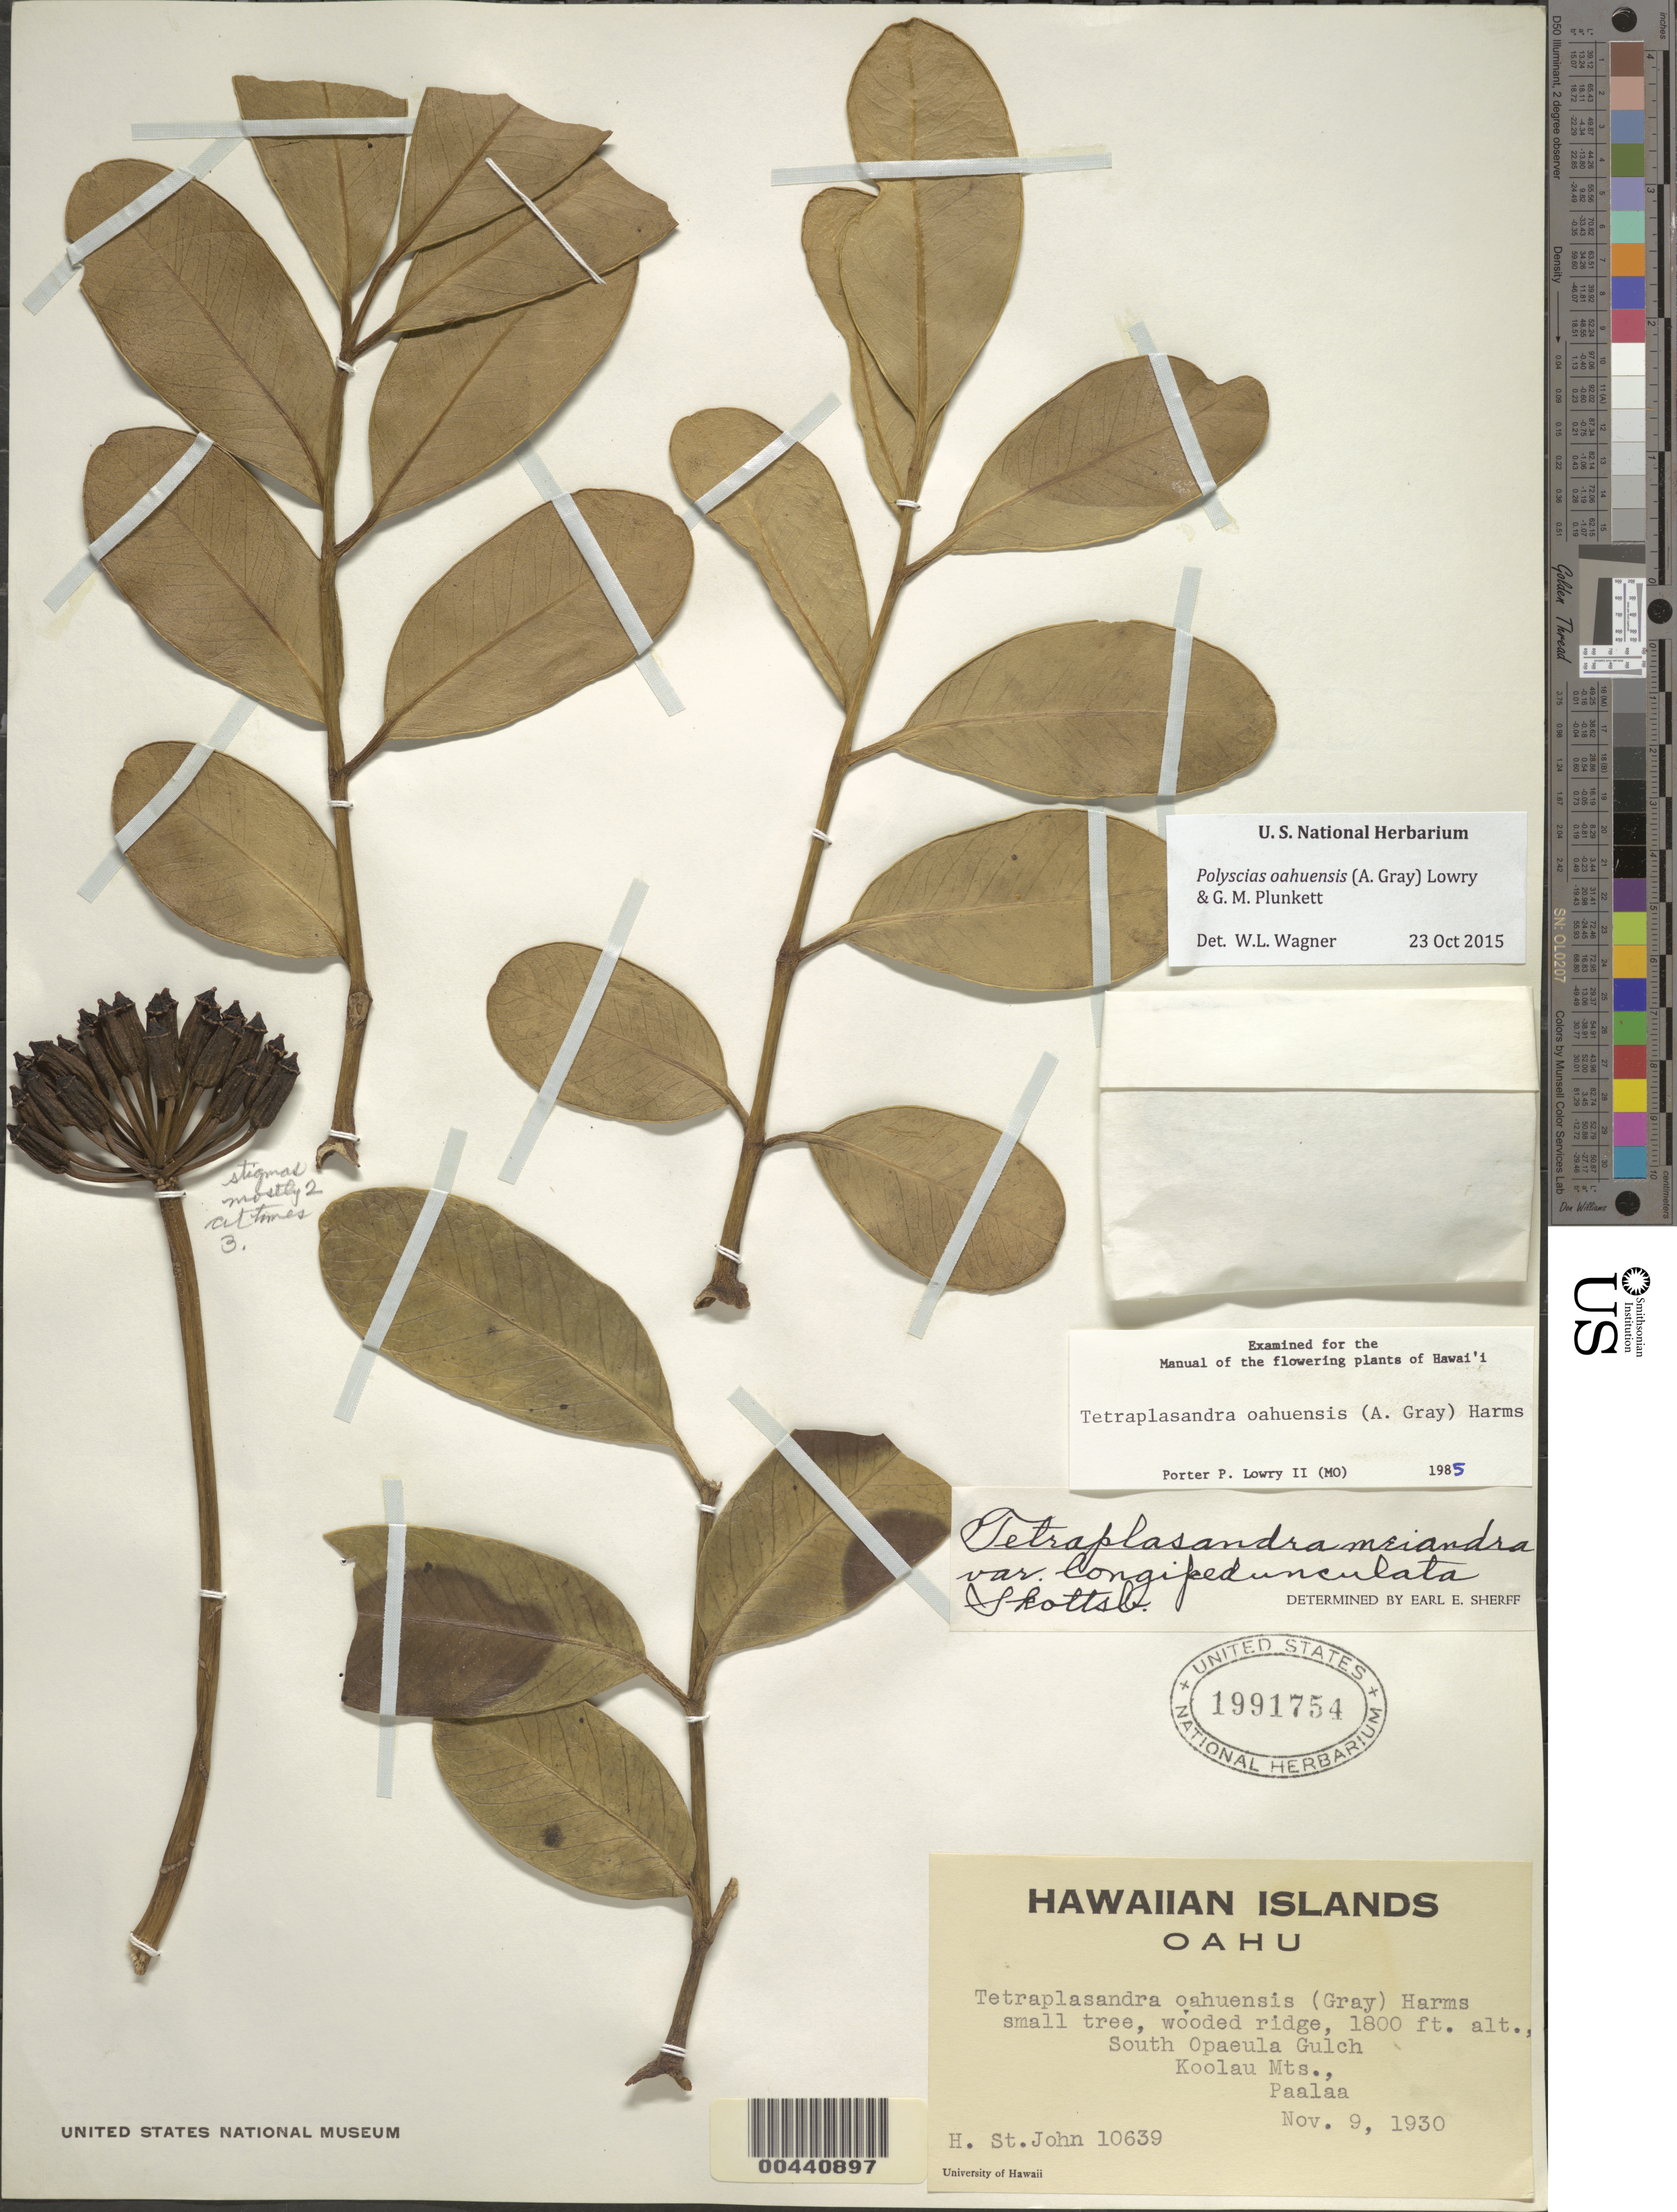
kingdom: Plantae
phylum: Tracheophyta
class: Magnoliopsida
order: Apiales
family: Araliaceae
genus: Polyscias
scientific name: Polyscias oahuensis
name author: (A. Gray) Lowry & G. M. Plunkett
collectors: H. St. John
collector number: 10639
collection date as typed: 9 Nov 1930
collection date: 1930-11-09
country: United States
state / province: Hawaii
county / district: Honolulu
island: Oahu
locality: South Opaeula Gulch, Koolau Mts., Paalaa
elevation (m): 549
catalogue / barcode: US 1991754